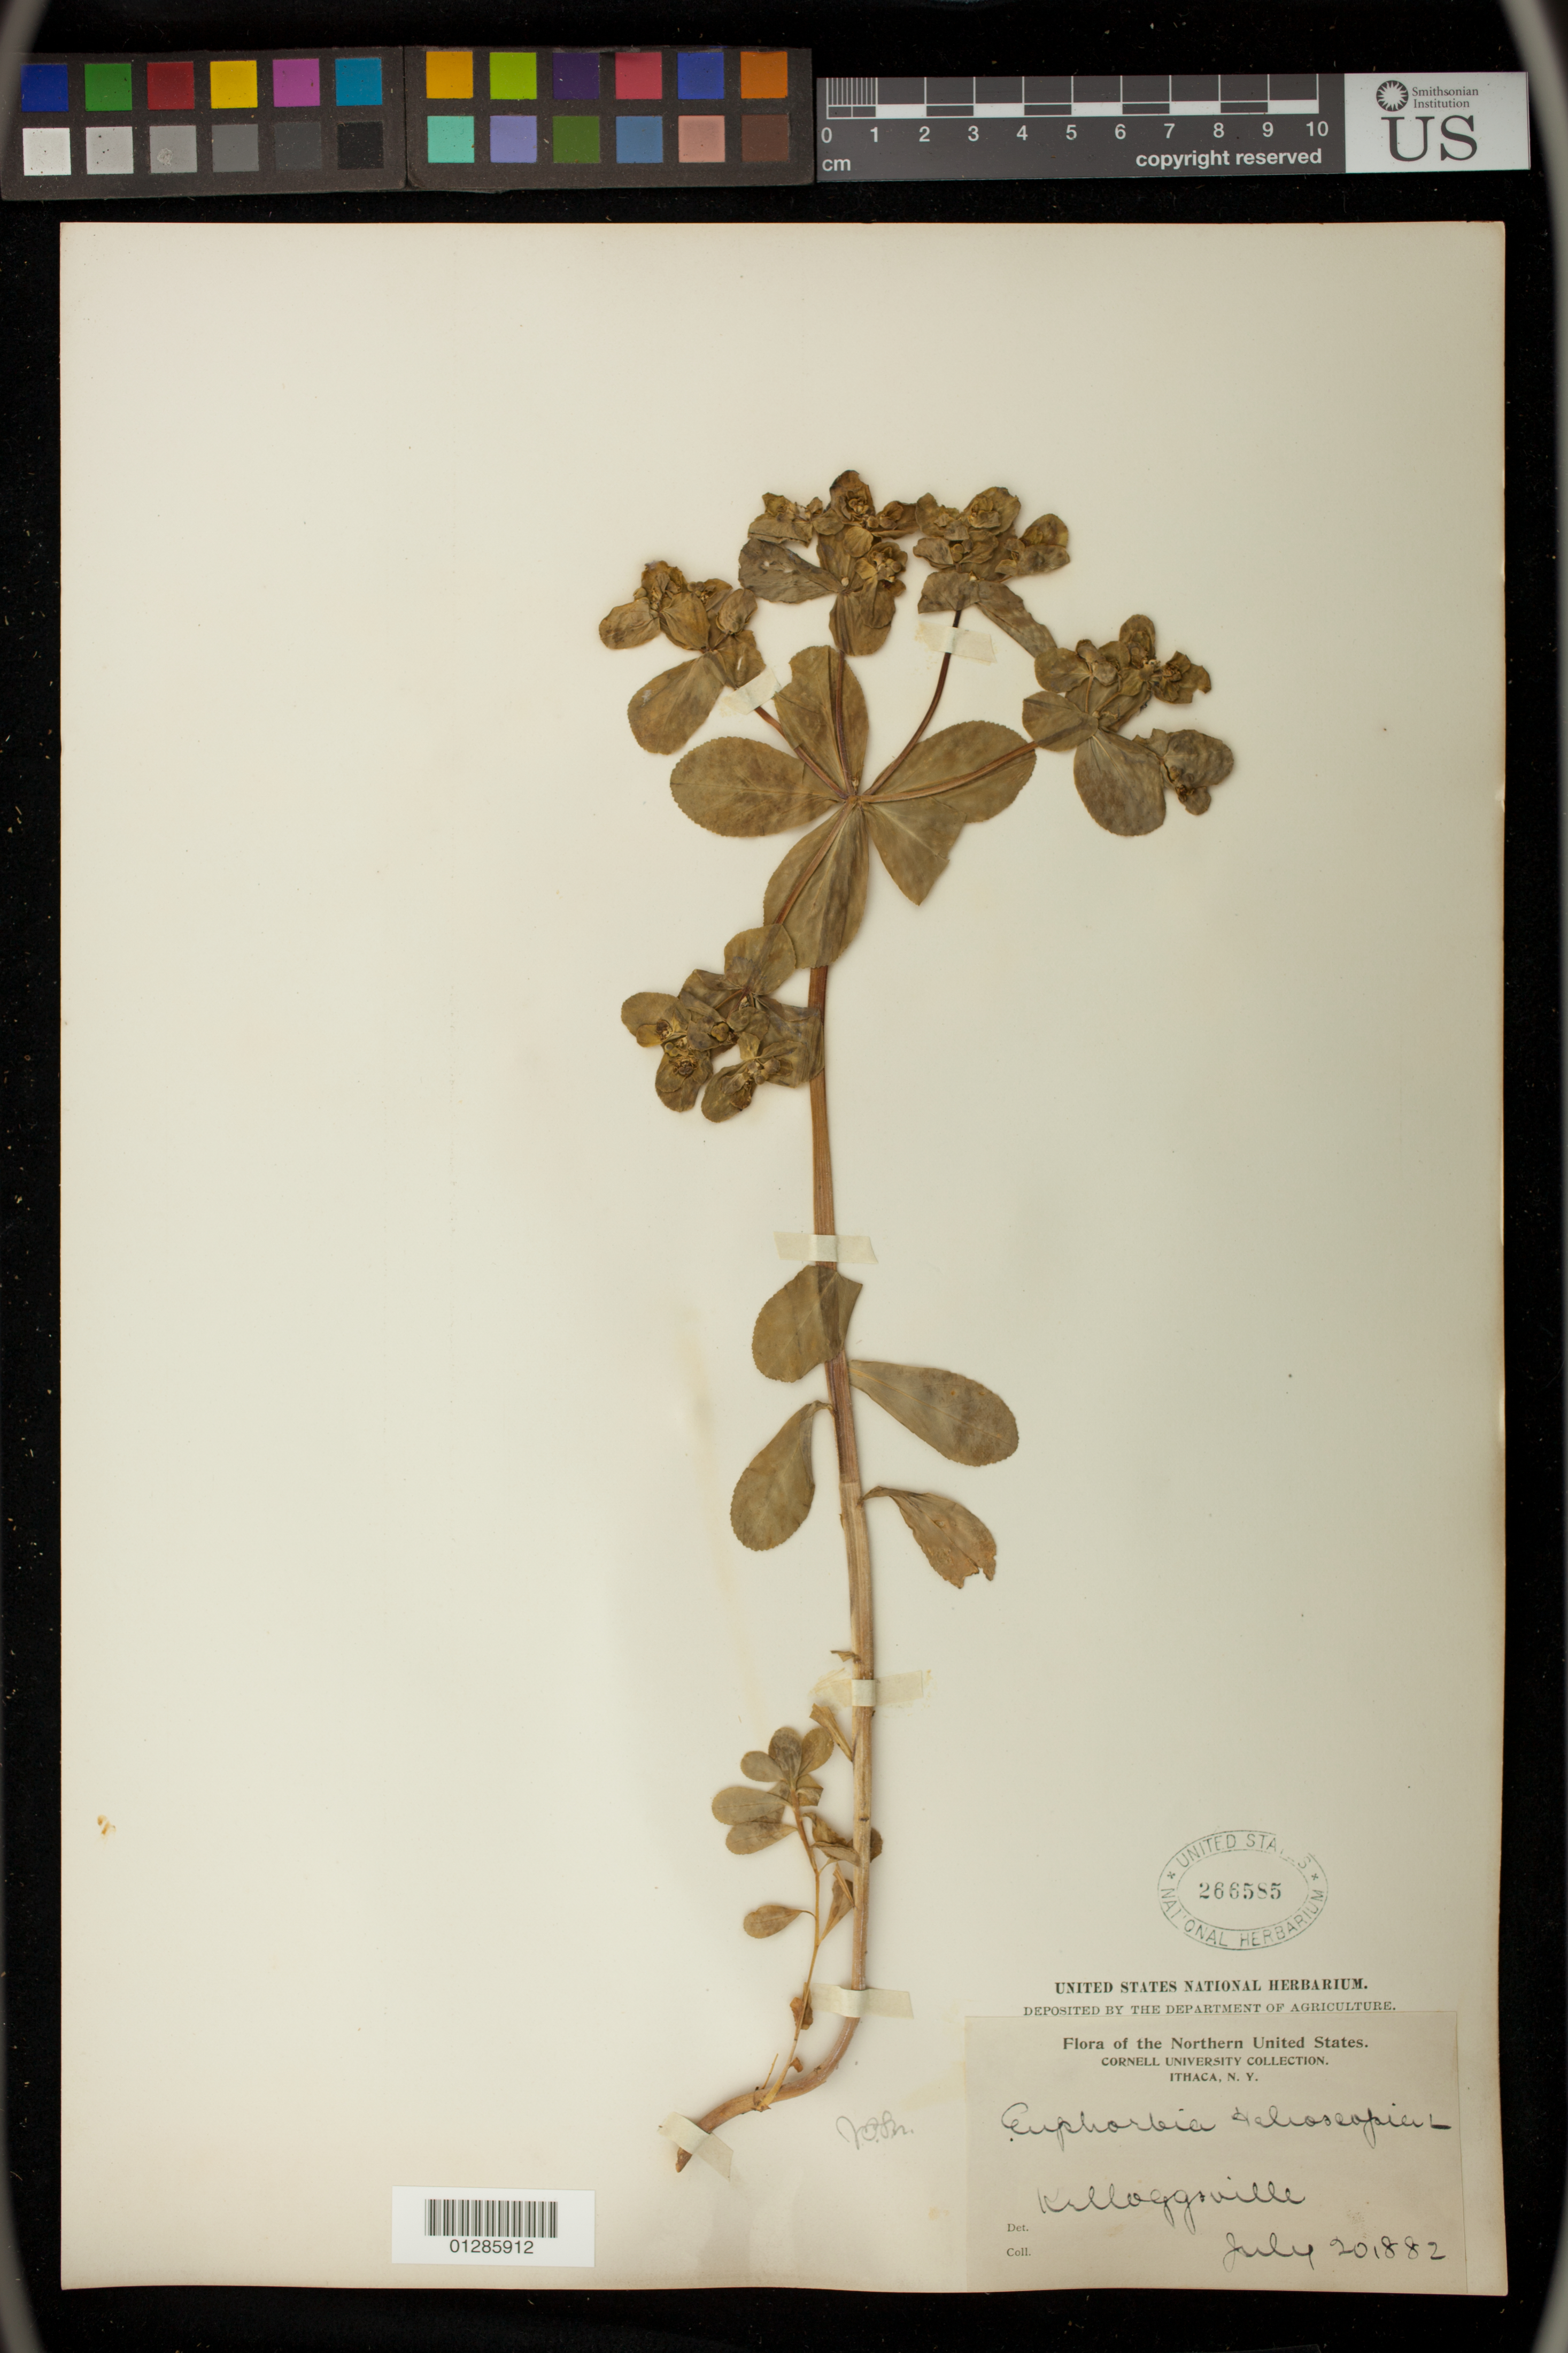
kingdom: Plantae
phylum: Tracheophyta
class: Magnoliopsida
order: Malpighiales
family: Euphorbiaceae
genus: Euphorbia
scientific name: Euphorbia helioscopia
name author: L.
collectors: ex herb. Cornell University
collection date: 1882-07-20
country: United States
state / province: New York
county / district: Cayuga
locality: Kelloggsville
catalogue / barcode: US 266585